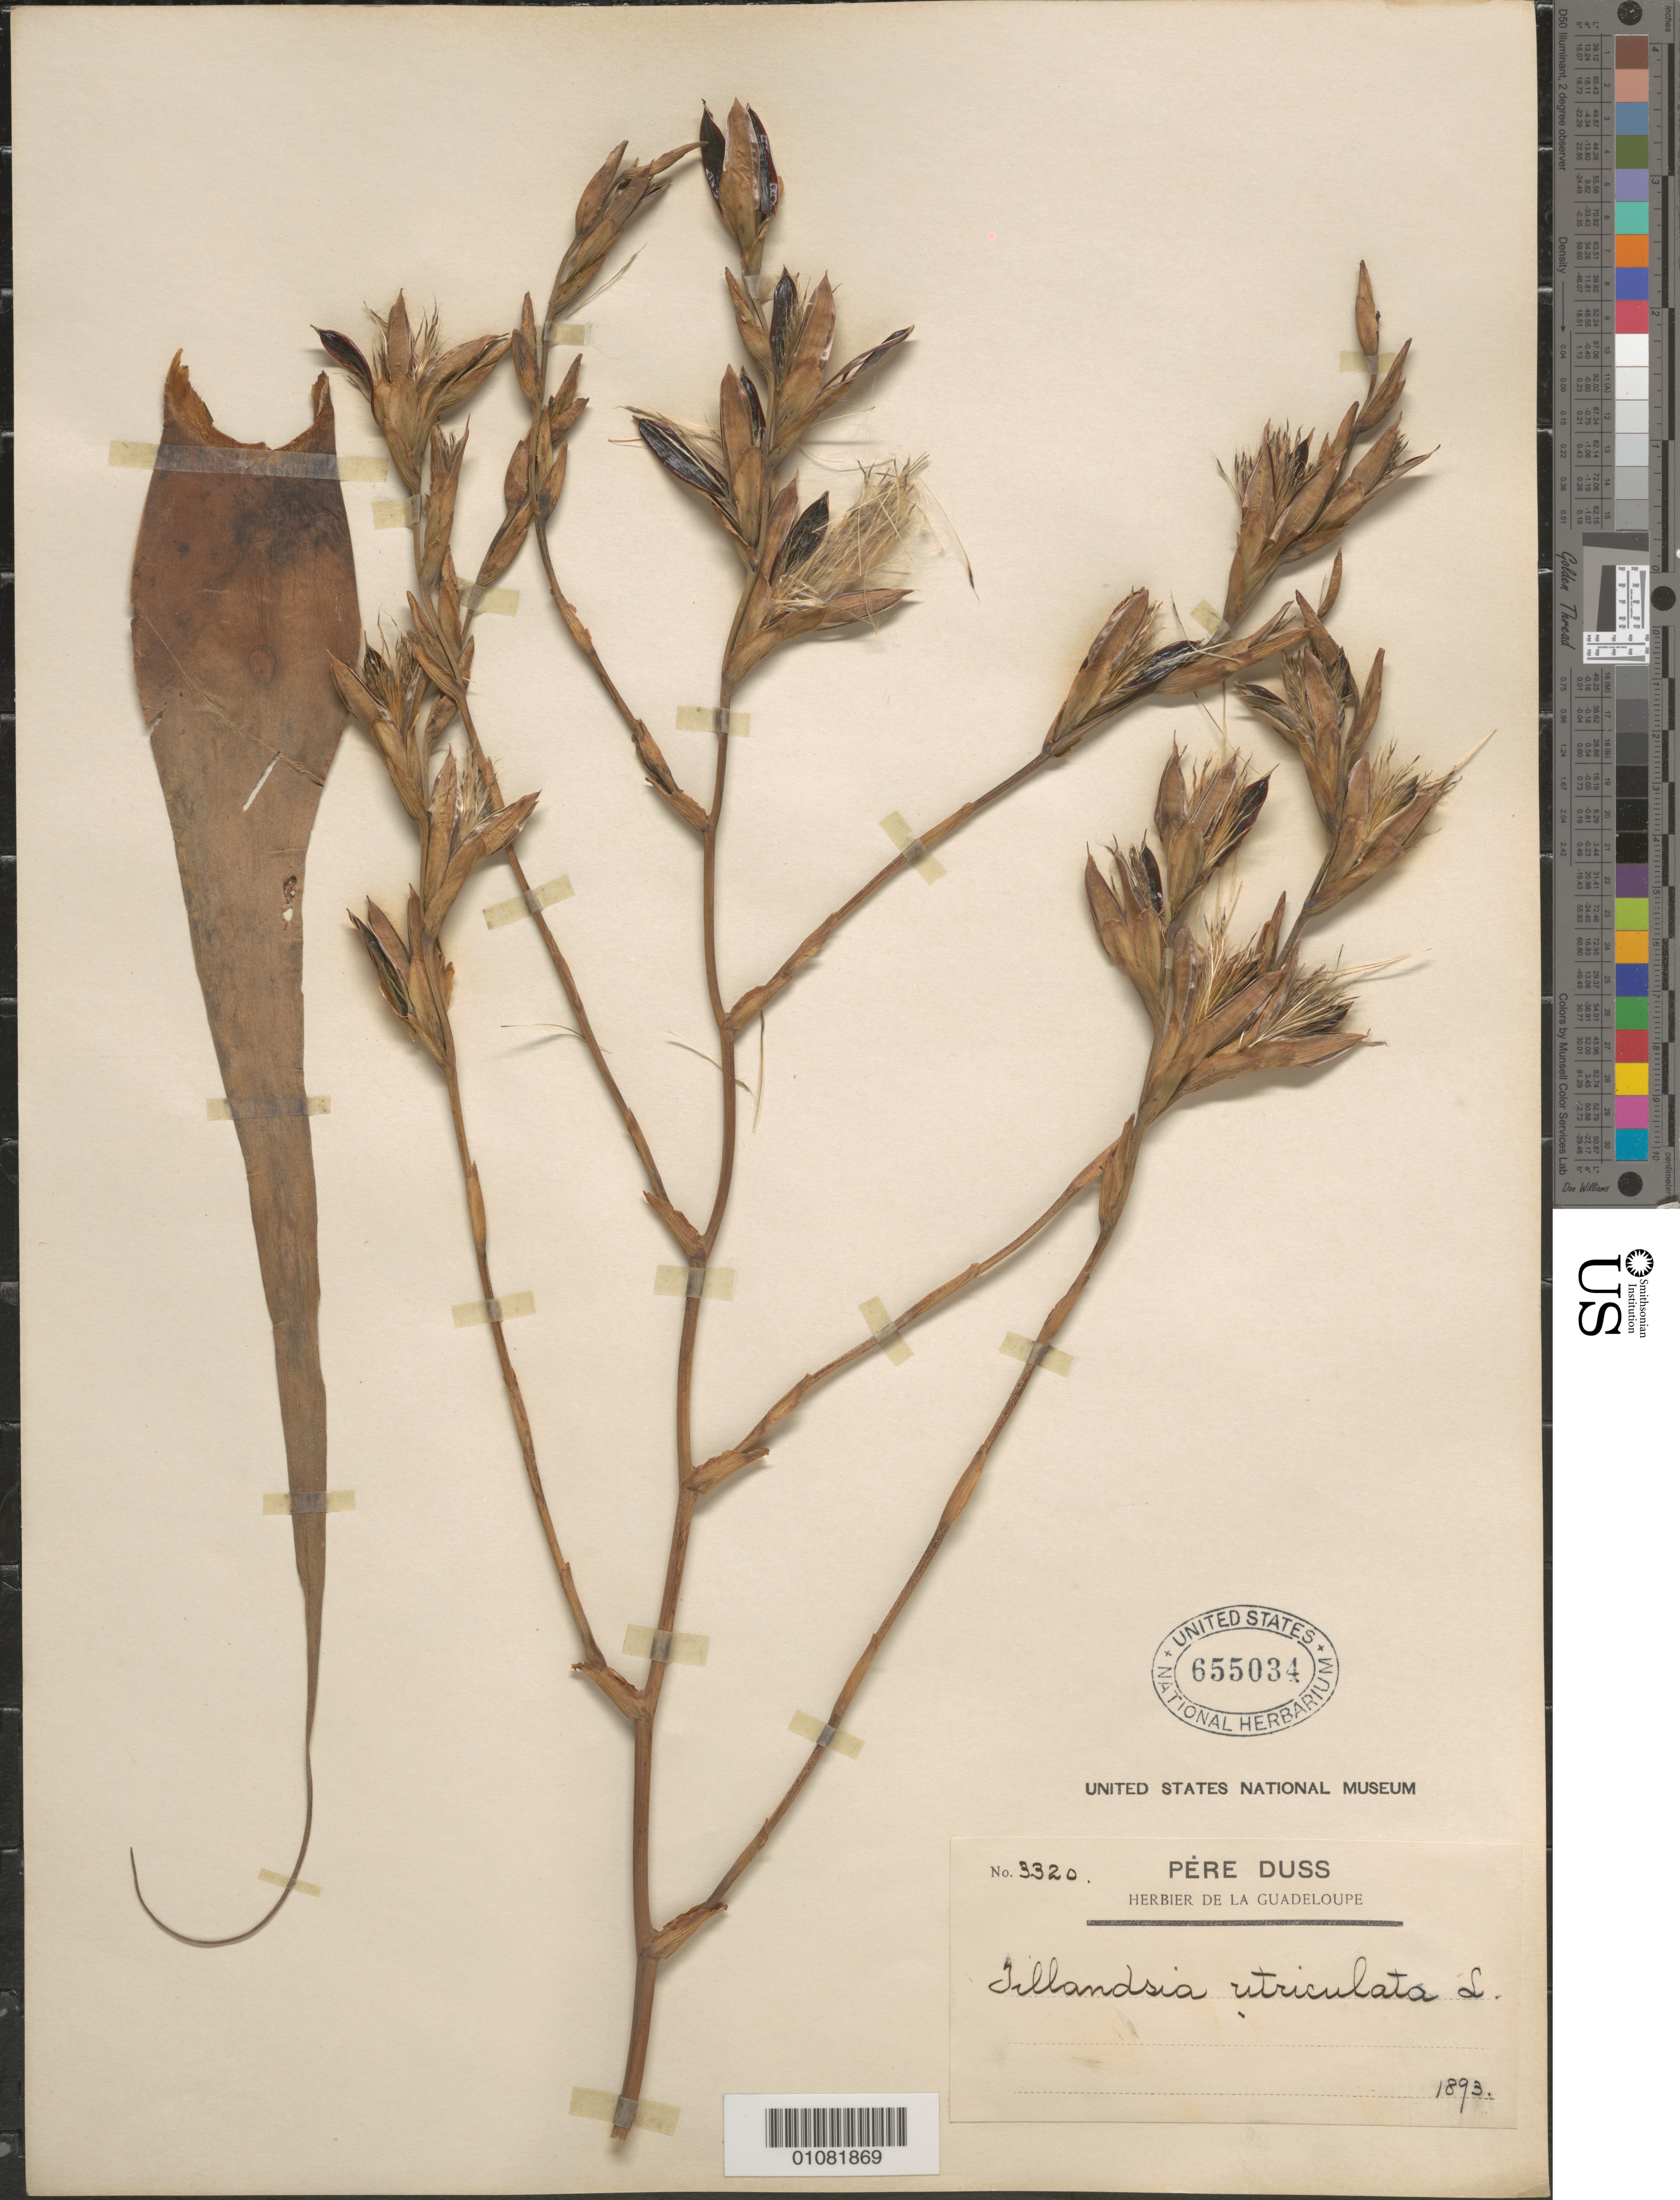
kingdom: Plantae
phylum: Tracheophyta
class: Liliopsida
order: Poales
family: Bromeliaceae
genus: Tillandsia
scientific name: Tillandsia utriculata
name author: L.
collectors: Père Duss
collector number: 3320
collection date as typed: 1893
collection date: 1893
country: Guadeloupe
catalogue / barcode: US 655034